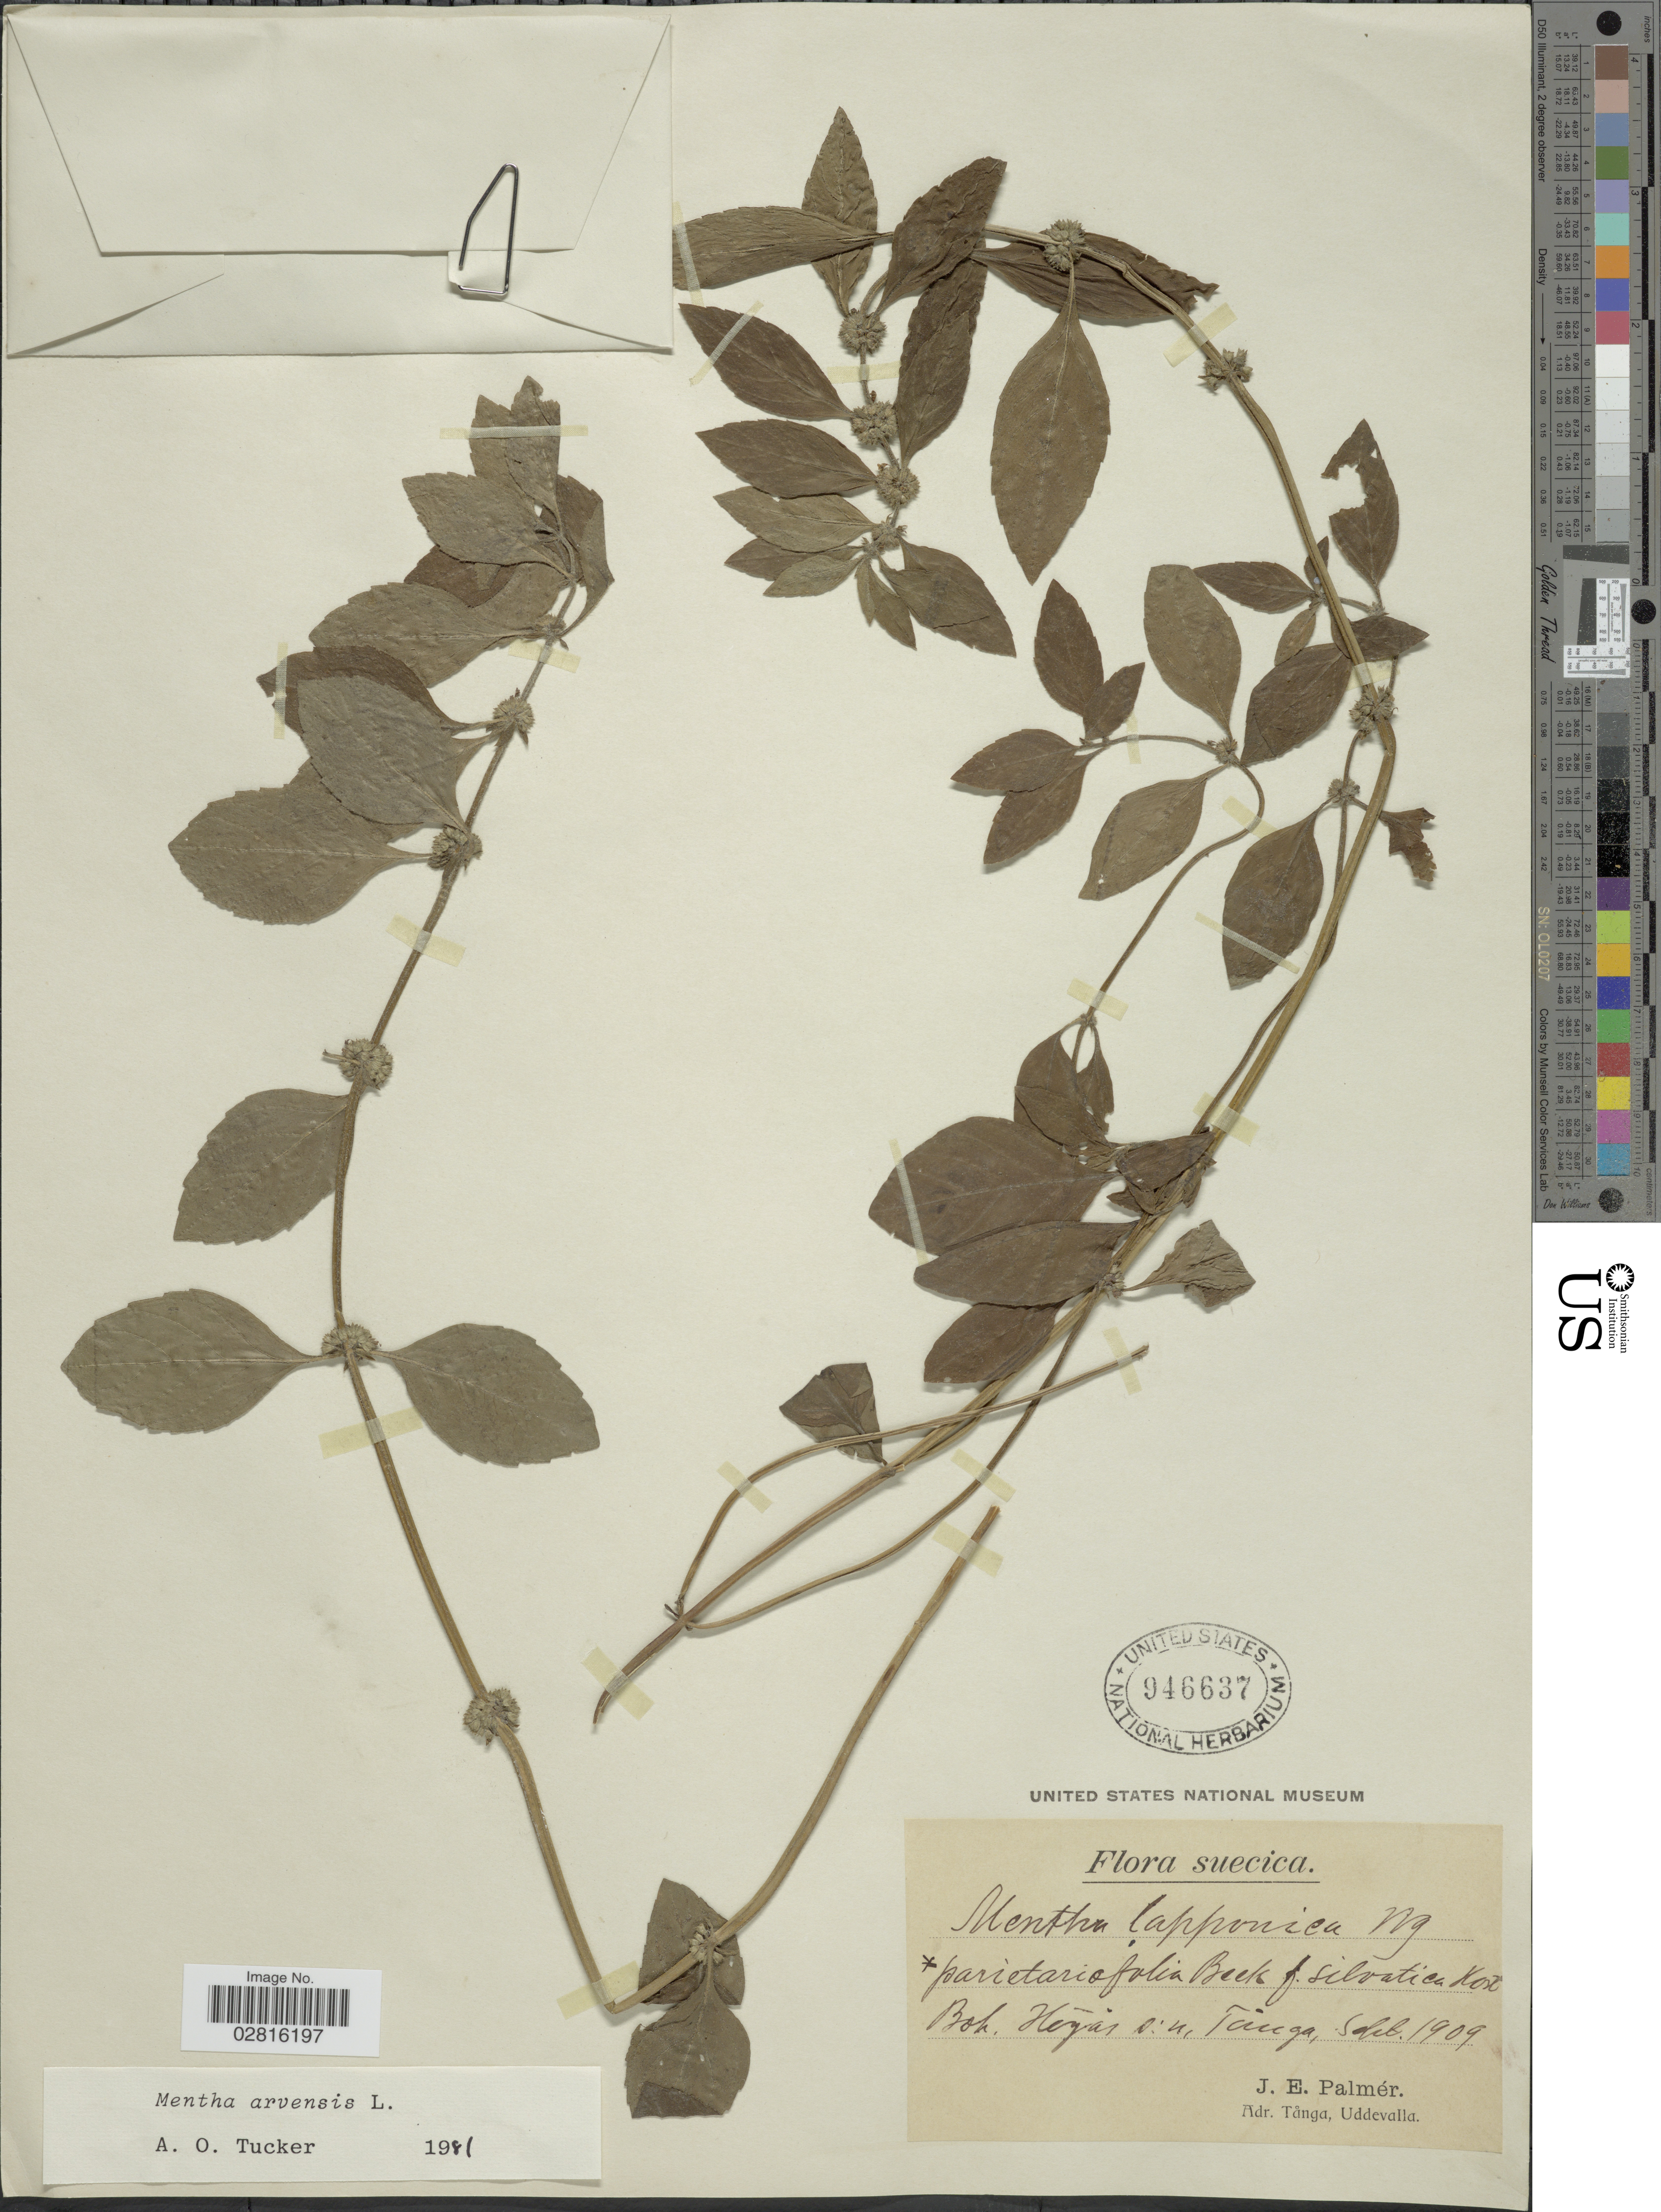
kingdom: Plantae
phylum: Tracheophyta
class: Magnoliopsida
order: Lamiales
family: Lamiaceae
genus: Mentha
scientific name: Mentha arvensis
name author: L.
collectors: J. E. Palmér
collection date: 1909-09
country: Sweden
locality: Suecica. Boh. Högas s:n Tånga.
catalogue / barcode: US 946637